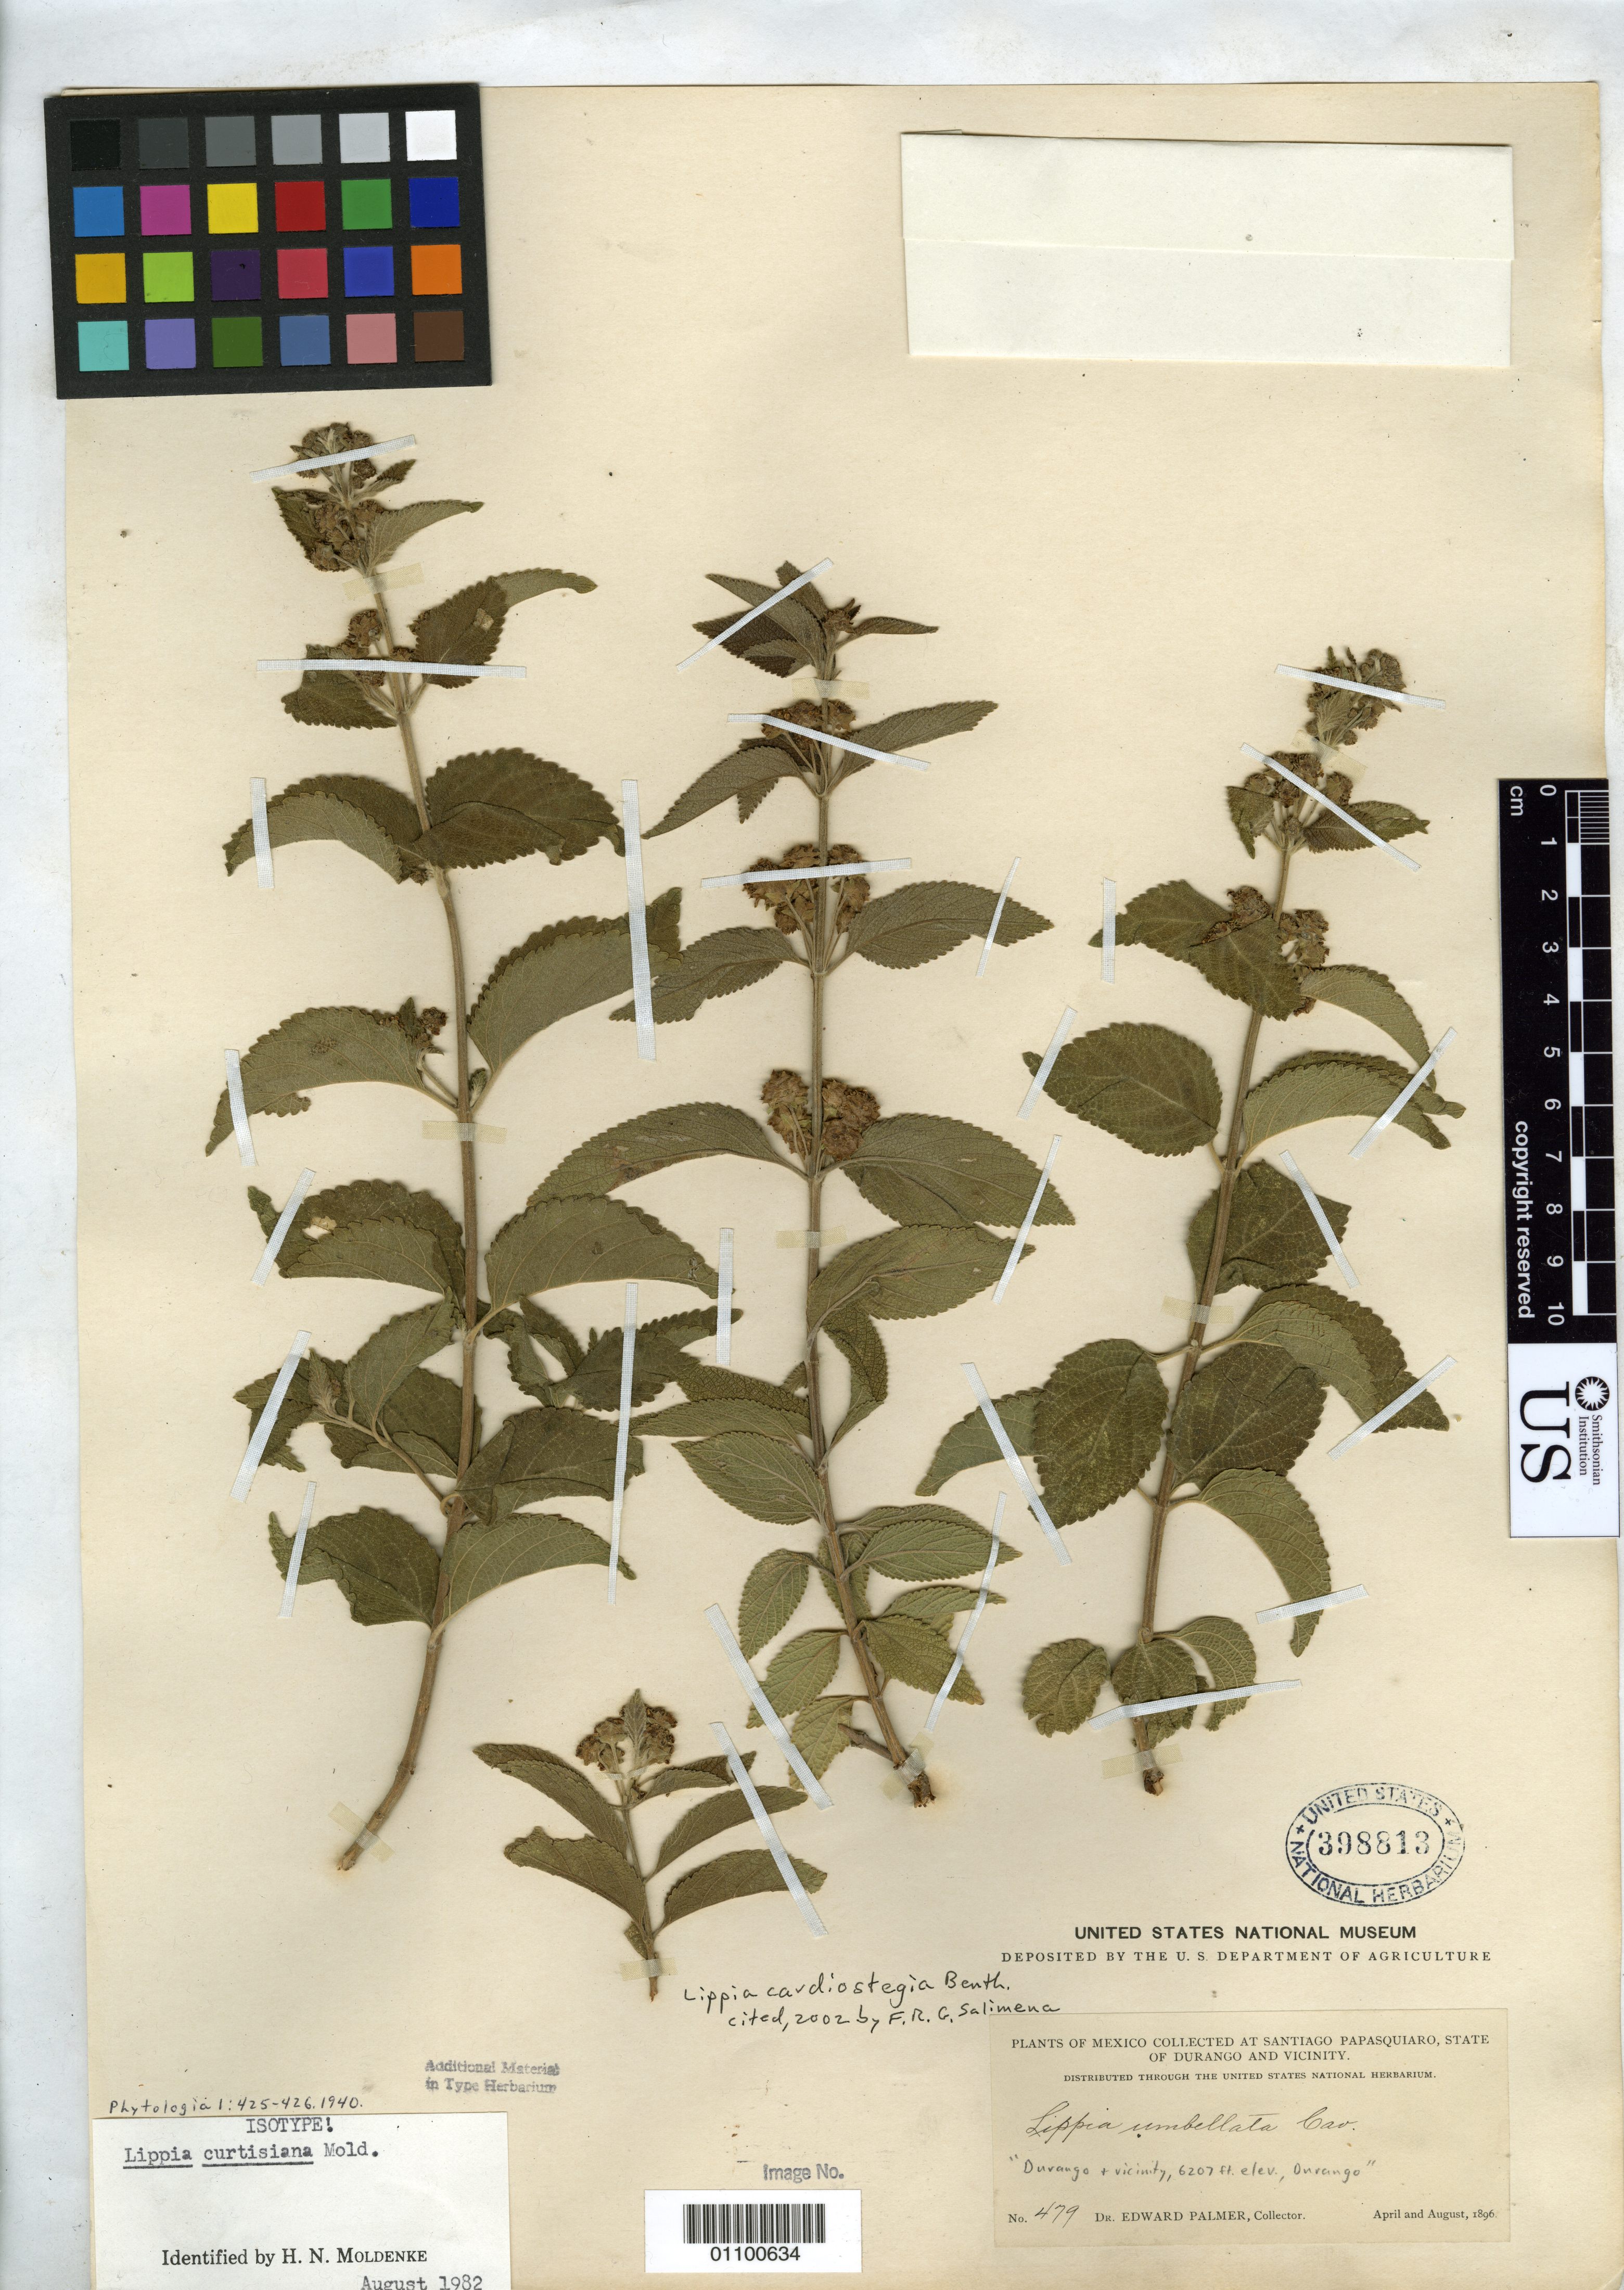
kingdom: Plantae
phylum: Tracheophyta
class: Magnoliopsida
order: Lamiales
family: Verbenaceae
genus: Lippia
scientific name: Lippia curtisiana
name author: Moldenke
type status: Isotype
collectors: E. Palmer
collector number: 479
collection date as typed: Apr 1896 and -- Aug 1896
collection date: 1896-04,1896-08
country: Mexico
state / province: Durango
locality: Santiago papsquiaro and vicinity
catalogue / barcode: US 398813